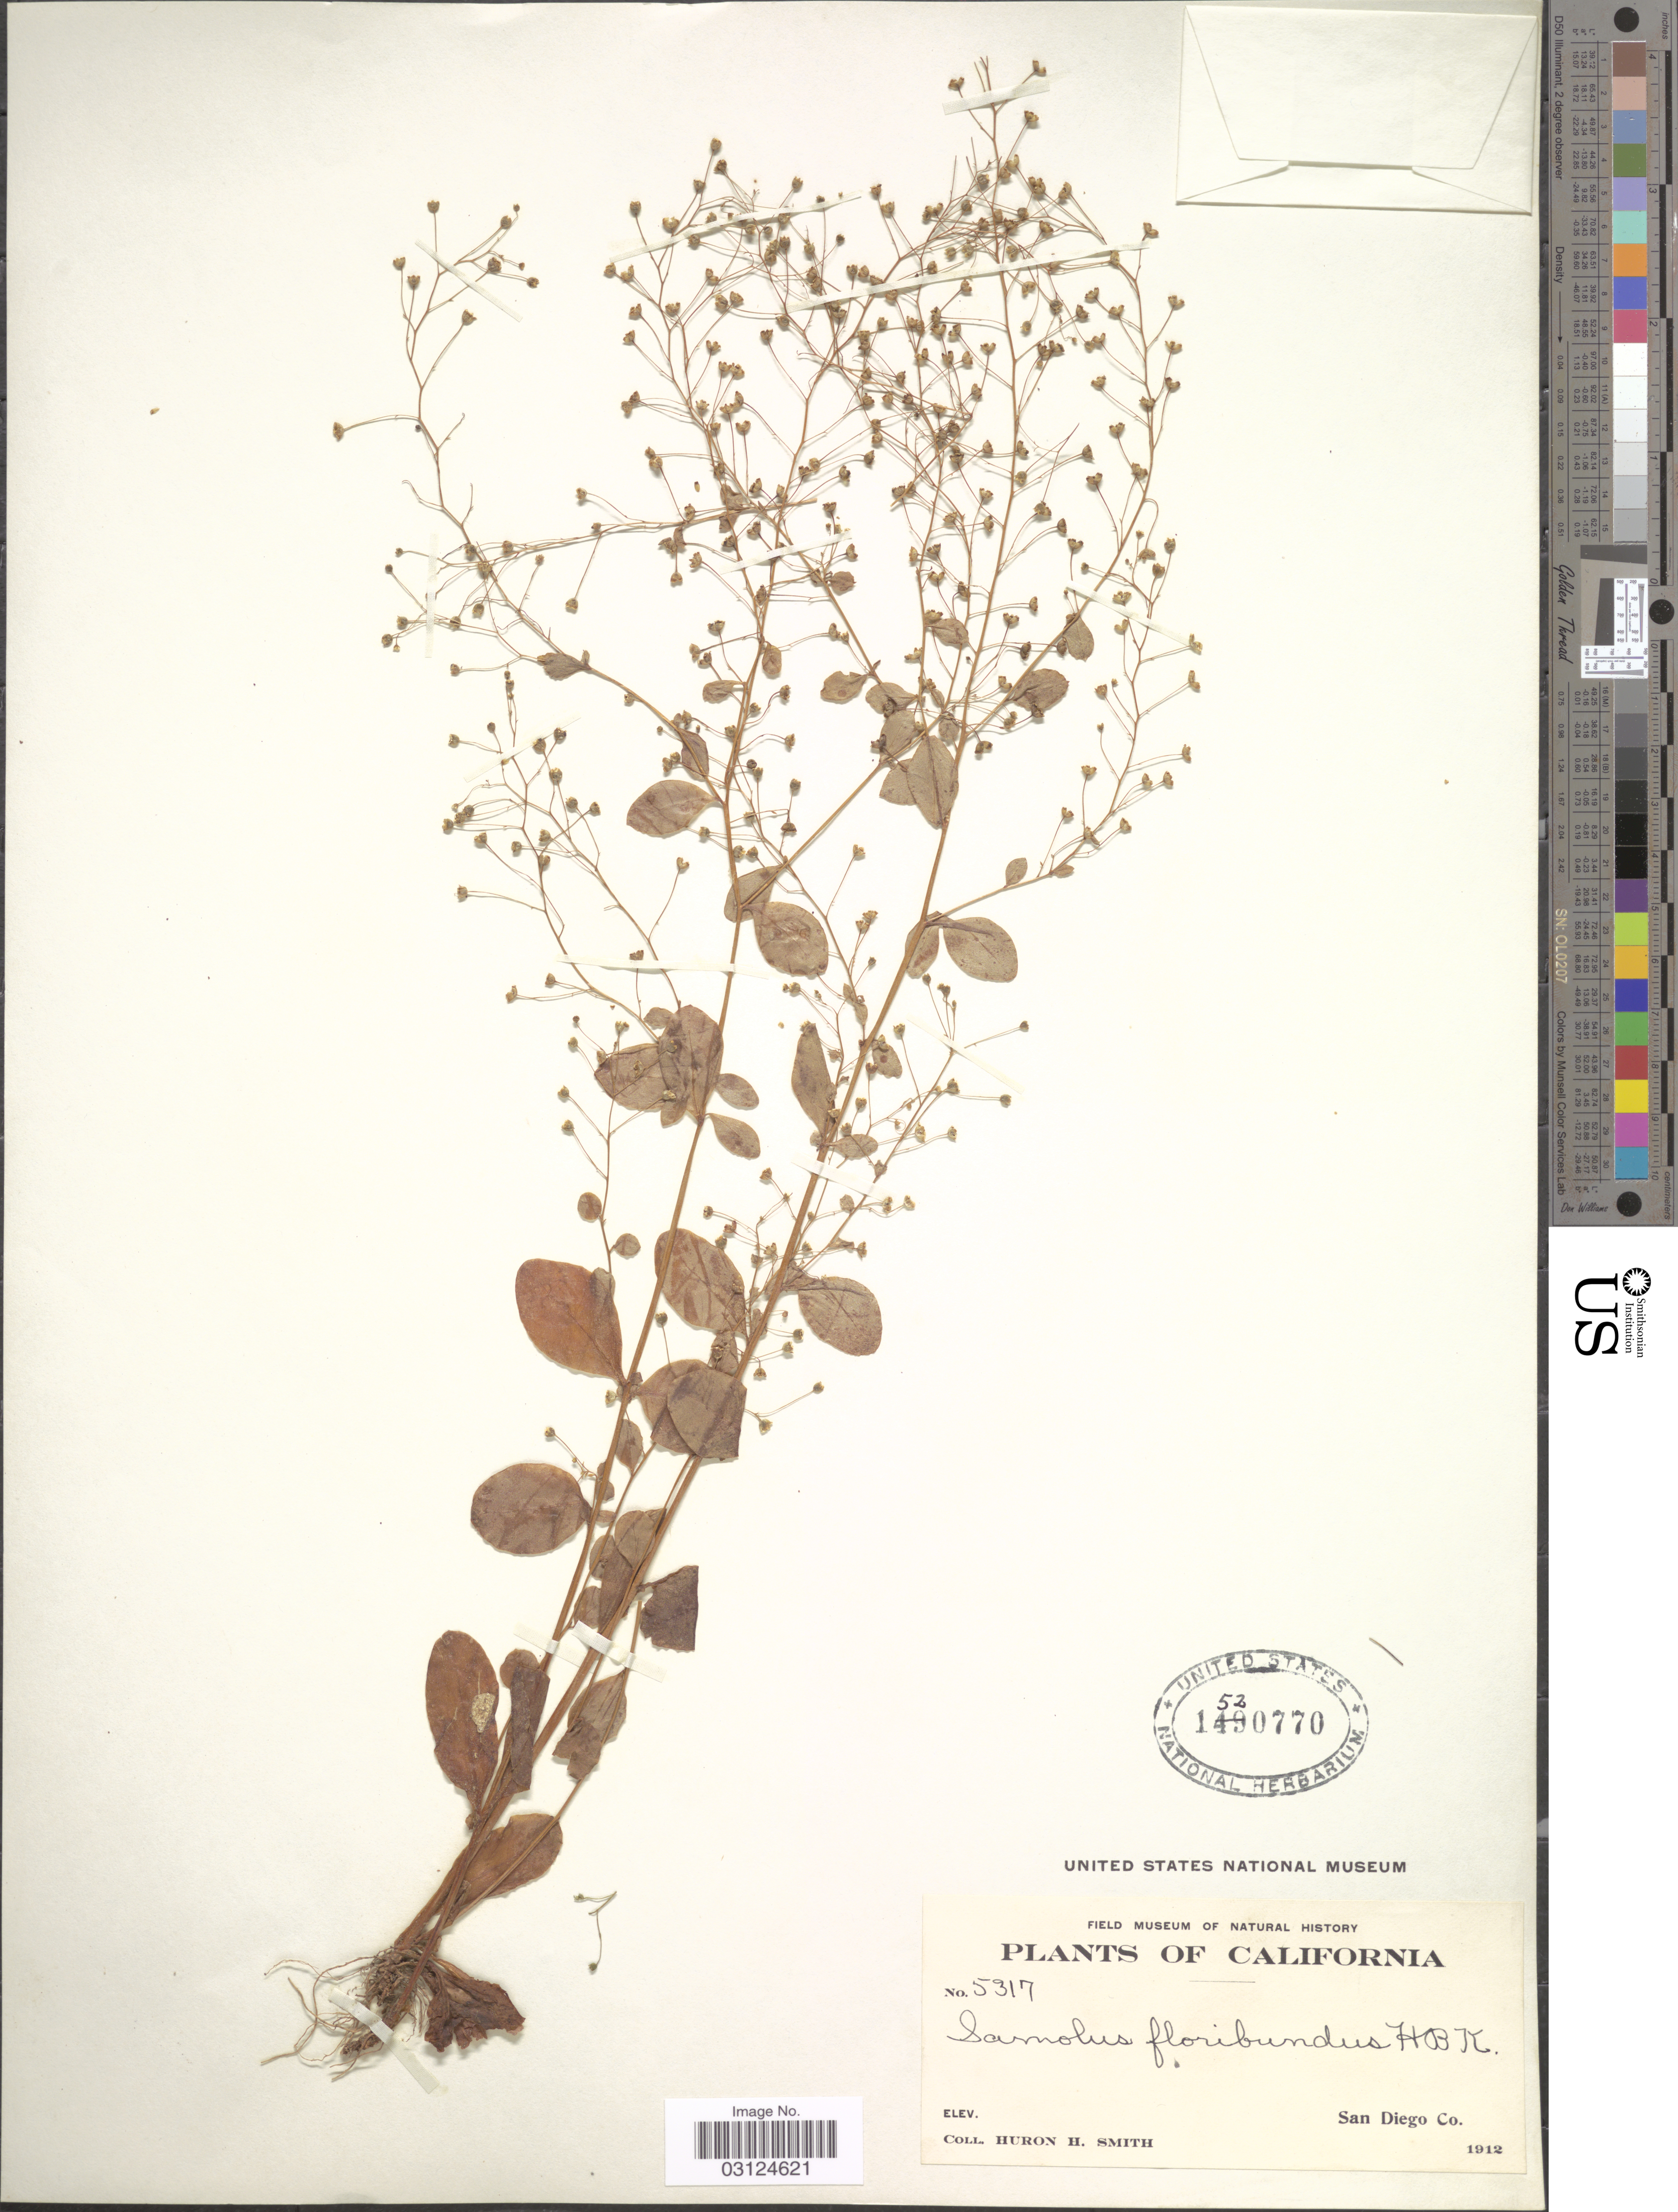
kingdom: Plantae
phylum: Tracheophyta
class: Magnoliopsida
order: Ericales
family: Primulaceae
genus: Samolus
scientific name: Samolus parviflorus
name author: Raf.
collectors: Huron H. Smith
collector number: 5317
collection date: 1912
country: United States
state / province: California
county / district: San Diego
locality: San Diego Co.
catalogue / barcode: US 1520770